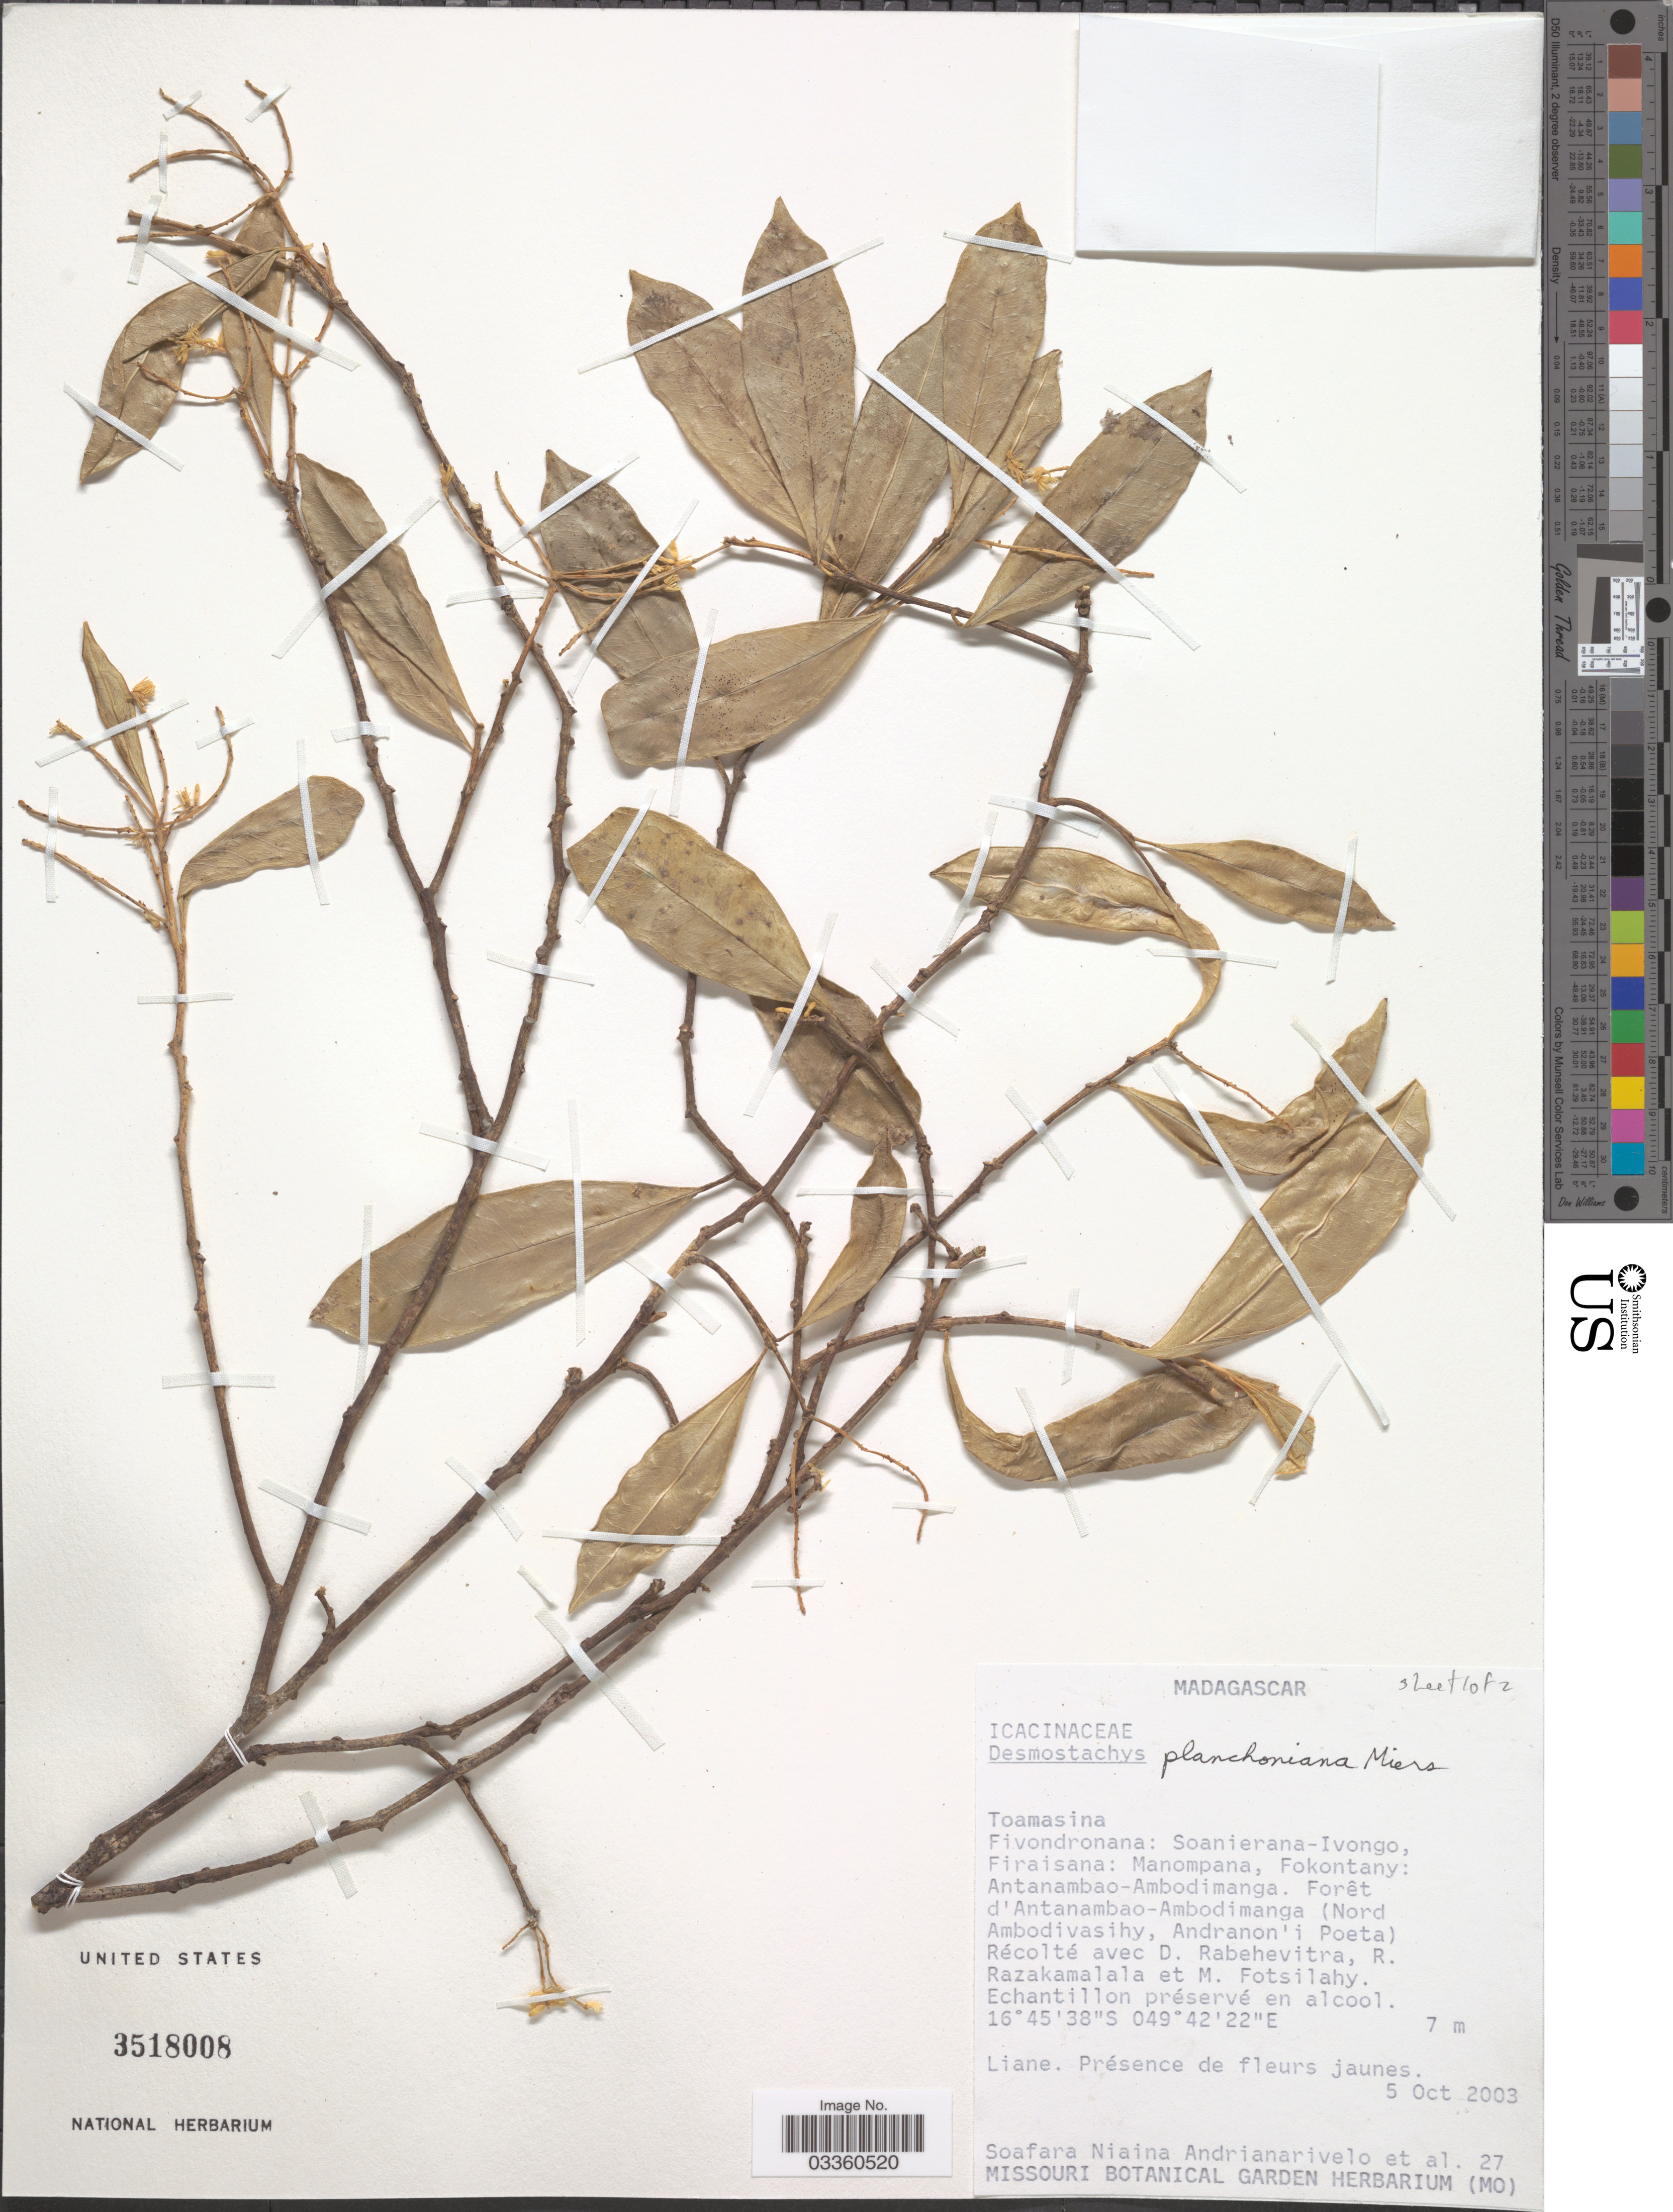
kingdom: Plantae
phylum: Tracheophyta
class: Magnoliopsida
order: Icacinales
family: Icacinaceae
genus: Desmostachys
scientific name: Desmostachys planchoniana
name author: Miers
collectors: S. Andrianarivelo, D. Rabehevitra, R. Razakamalala & M. Fotsilahy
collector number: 27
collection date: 2003-10-05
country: Madagascar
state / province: Analanjirofo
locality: Fivondronana: Soanierana-Ivongo, Firaisana: Manompana, Fokontany: Antanambao-Ambodimanga. Forêt d'Antanambao-Ambodimanga (Nord Ambodivasihy, Andranon'i Poeta).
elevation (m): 7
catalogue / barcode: US 3518008